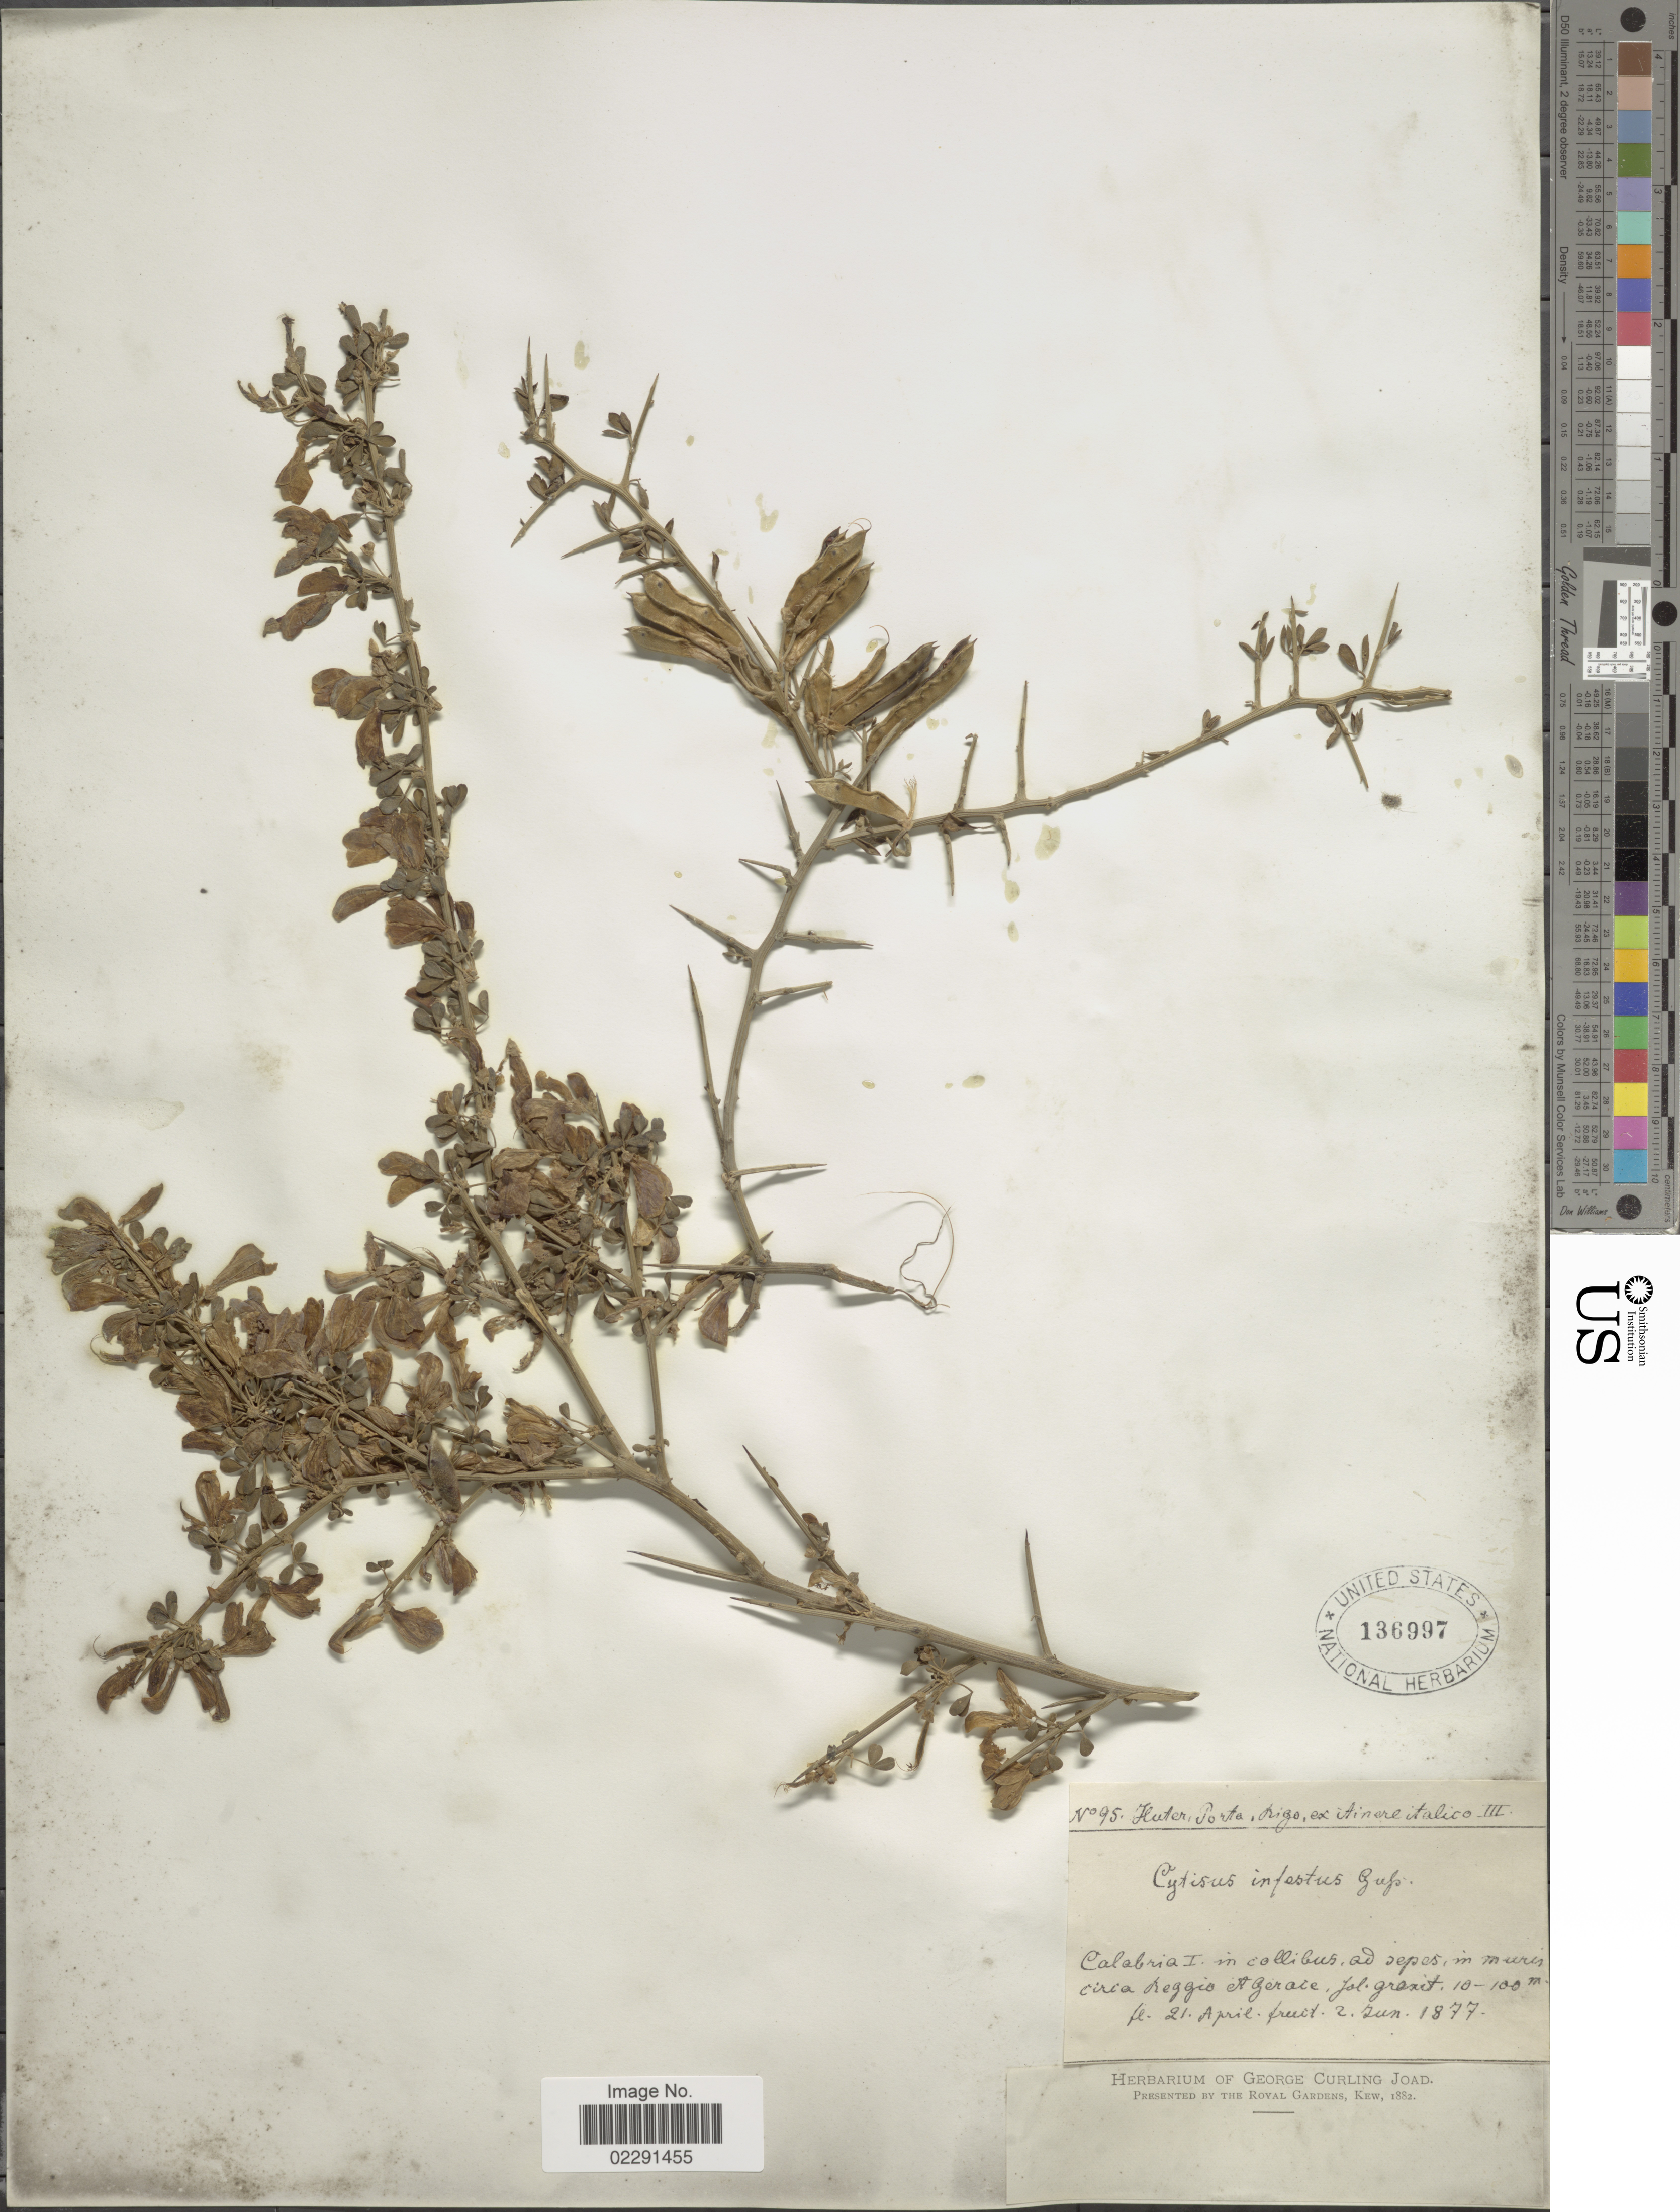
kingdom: Plantae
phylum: Tracheophyta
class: Magnoliopsida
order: Fabales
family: Fabaceae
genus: Calicotome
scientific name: Calicotome infesta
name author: (C. Presl) Guss.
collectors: -. Huter, -- Porta & -- Rigo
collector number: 95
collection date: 1877-04-21/1877-06-02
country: Italy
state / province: Calabria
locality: Calabria I. in collibus, ad sepes, in muris ciria Reggio Ageraie, Jol. granit. [interpreted]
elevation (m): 10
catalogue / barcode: US 136997